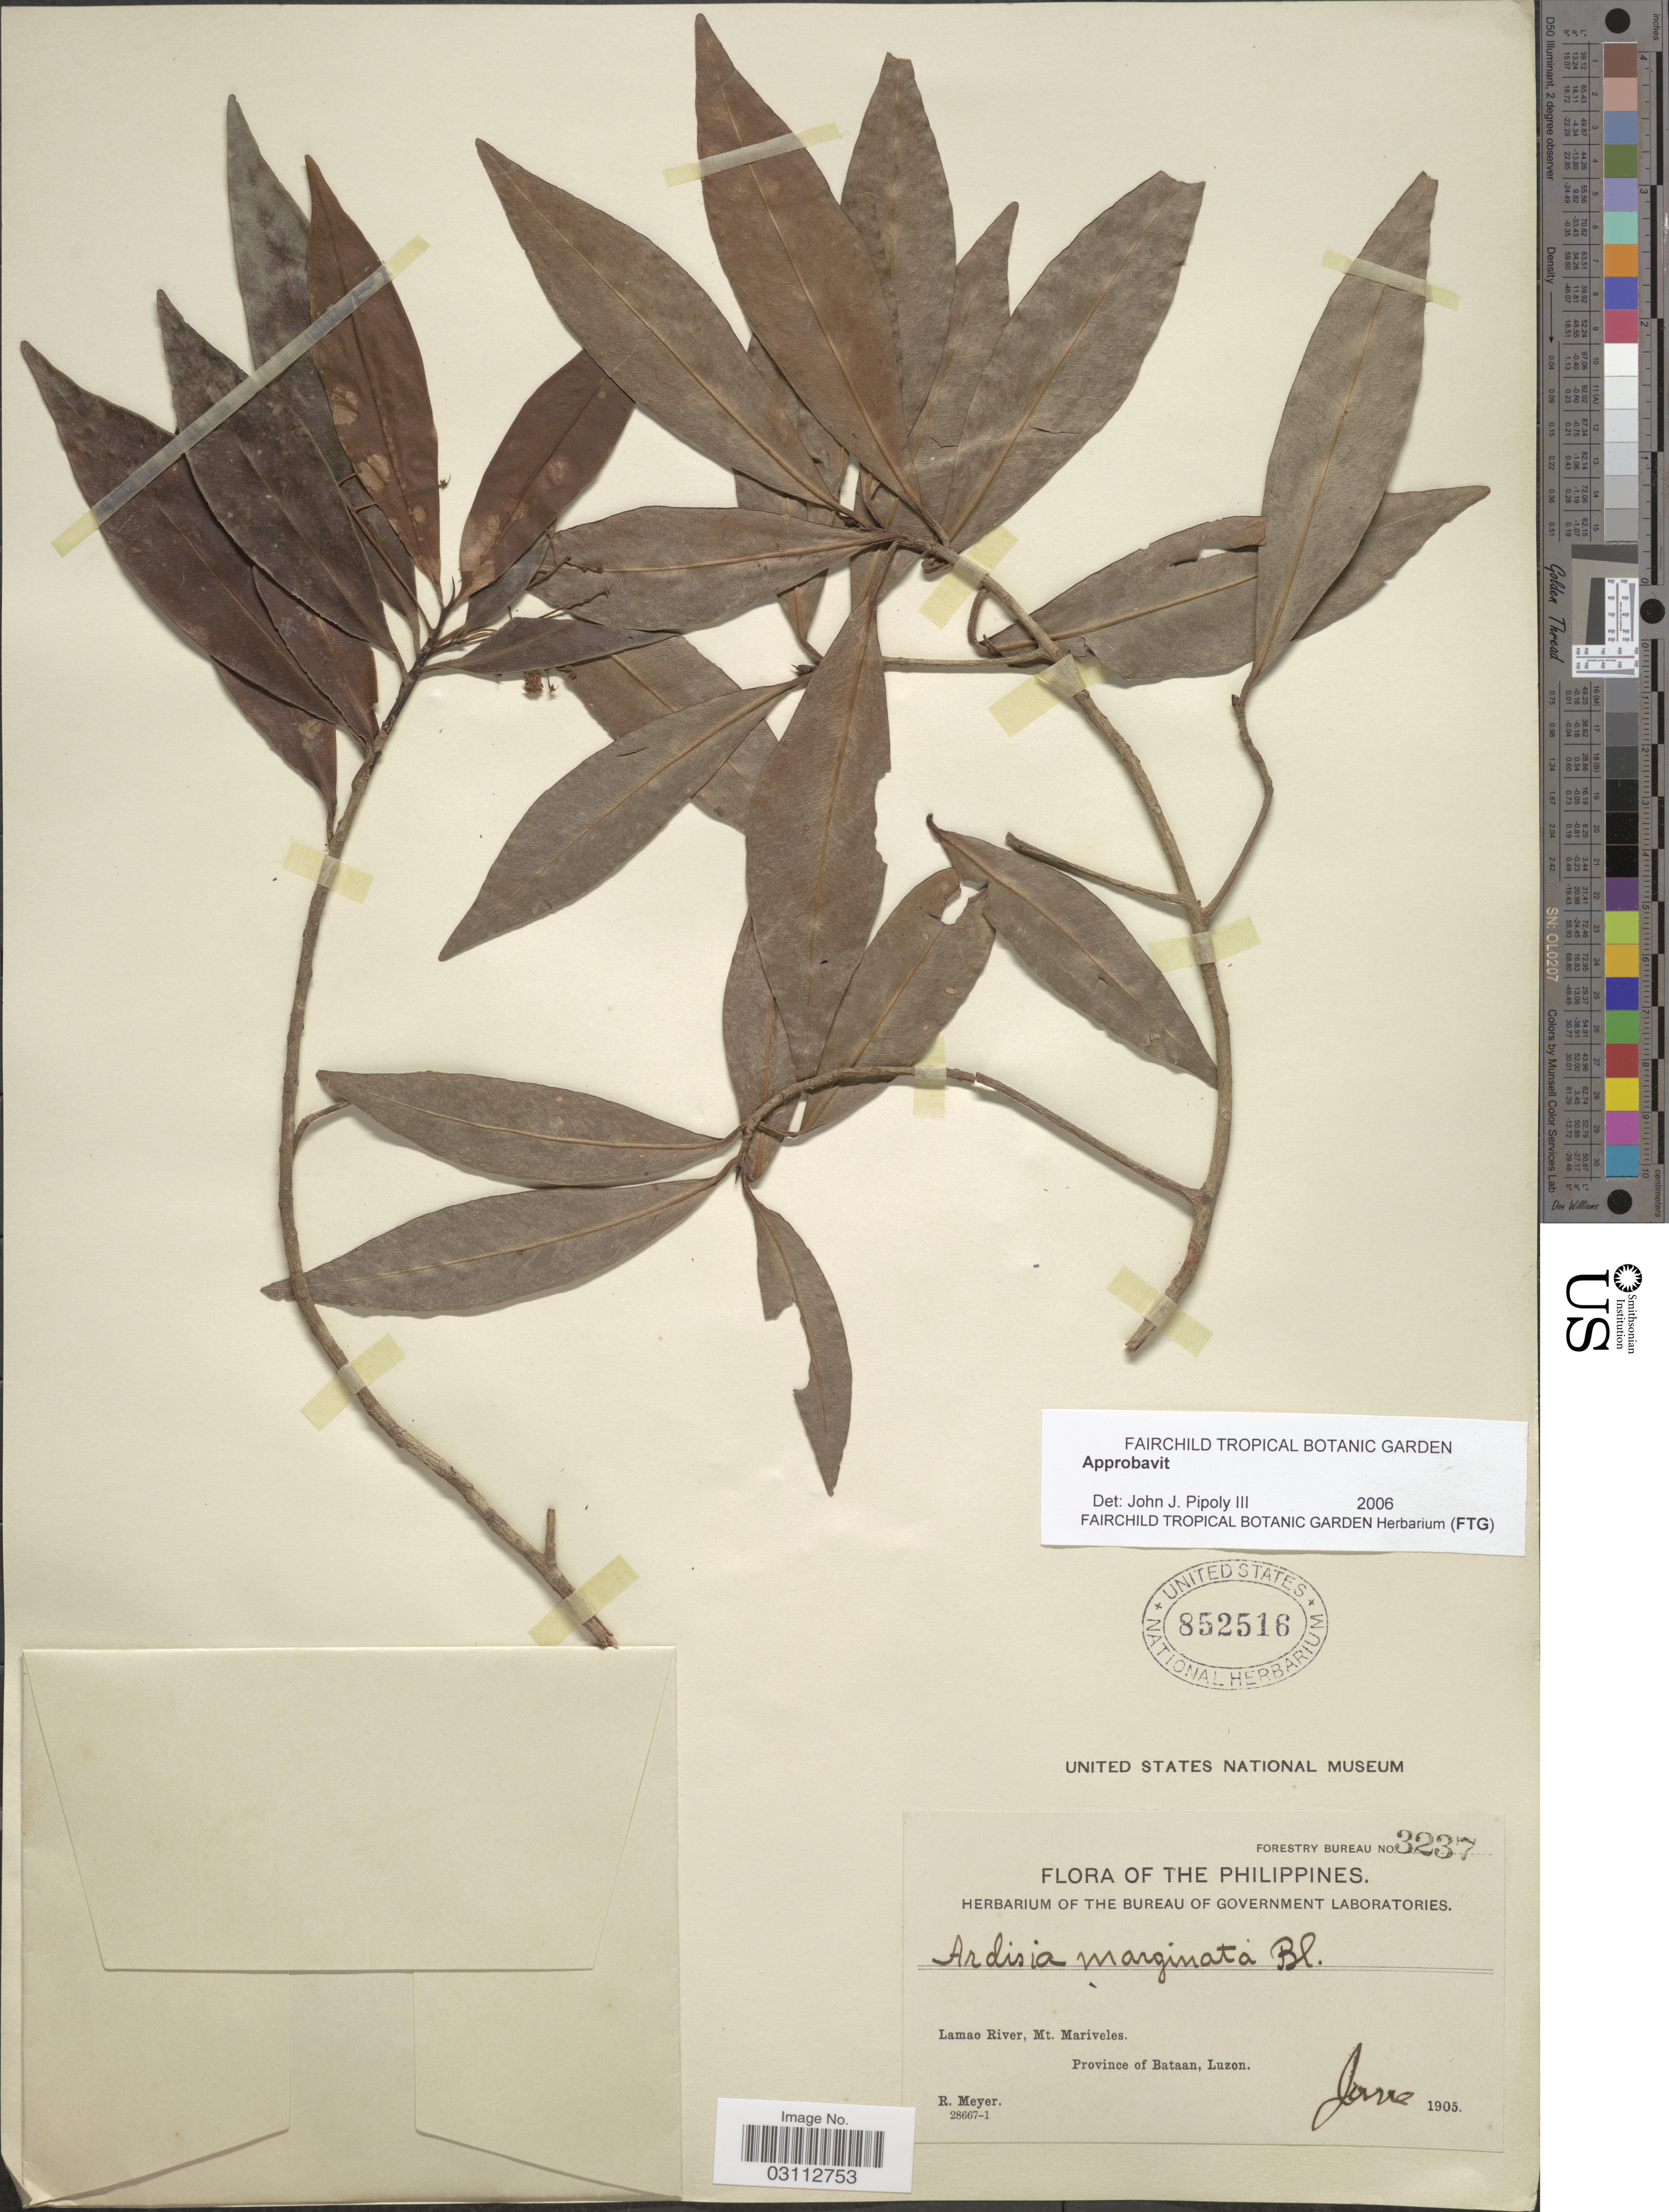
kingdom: Plantae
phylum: Tracheophyta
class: Magnoliopsida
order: Ericales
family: Primulaceae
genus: Ardisia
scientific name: Ardisia marginata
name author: Blume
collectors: R. Meyer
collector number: Forestry Bureau 3237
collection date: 1905-06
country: Philippines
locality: Lamao River, Mt. Mariveles. Province of Bataan, Luzon.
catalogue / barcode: US 852516